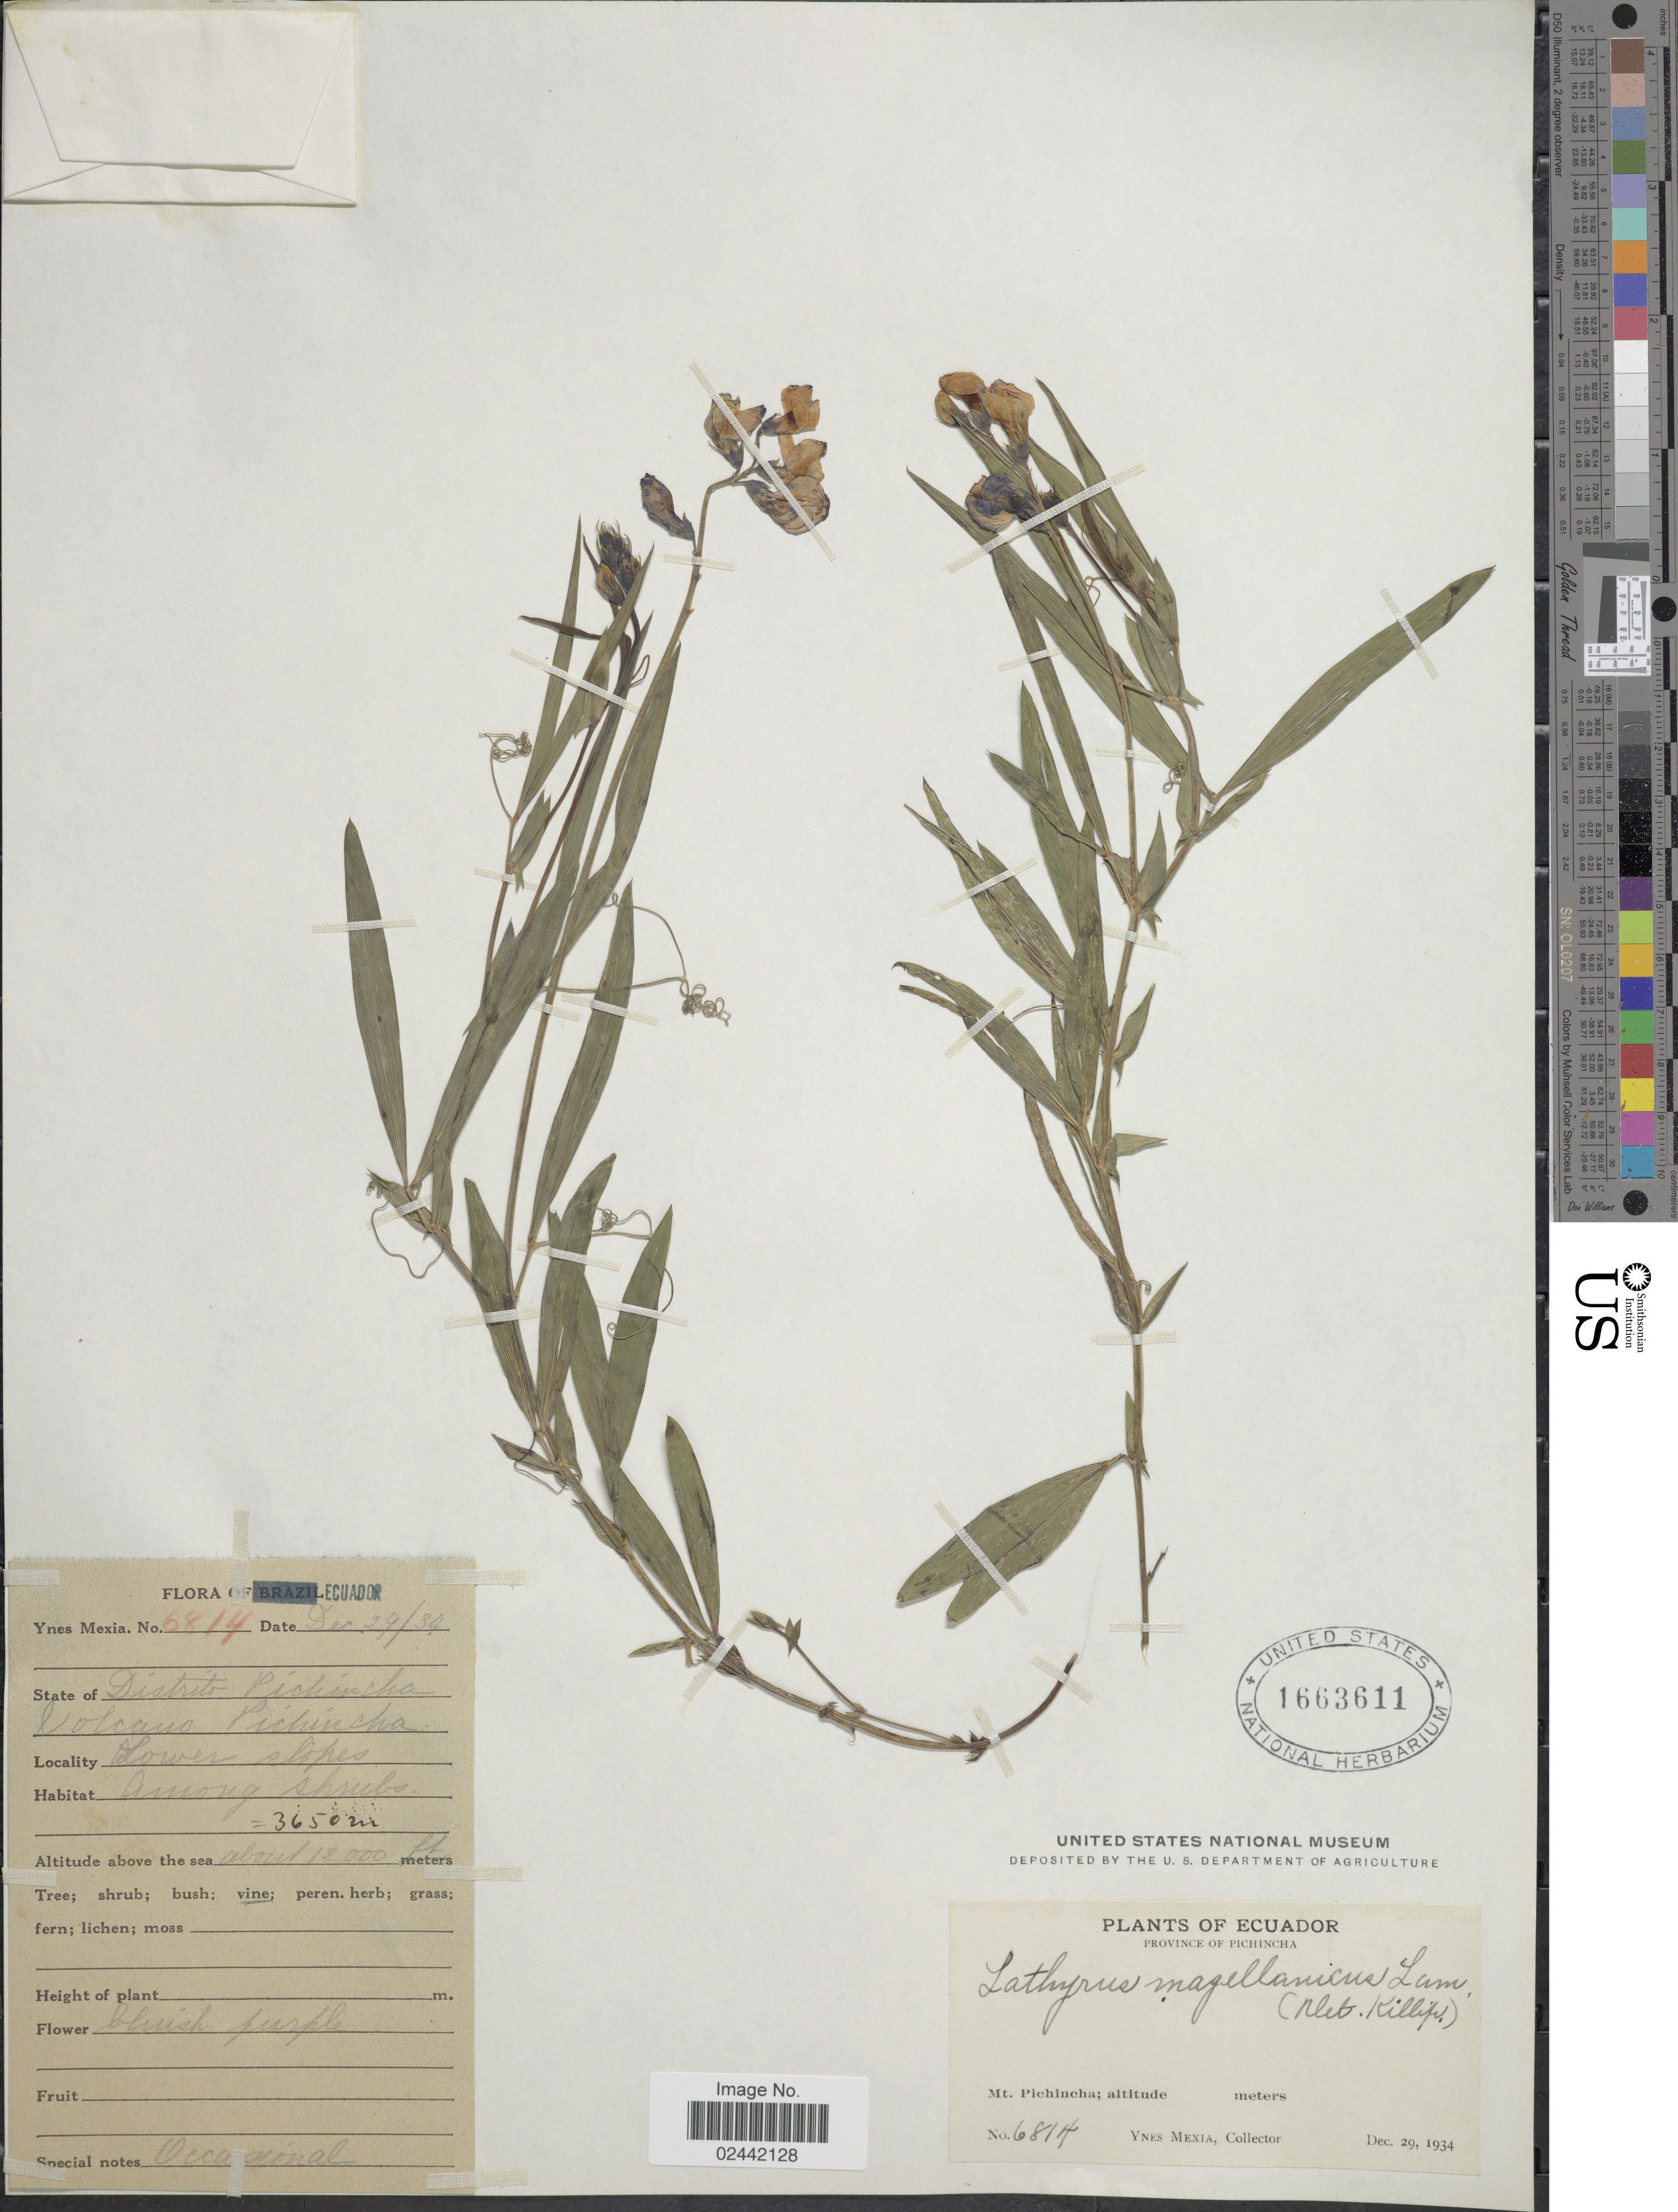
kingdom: Plantae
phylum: Tracheophyta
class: Magnoliopsida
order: Fabales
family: Fabaceae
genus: Lathyrus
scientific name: Lathyrus magellanicus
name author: Lam.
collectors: Y. Mexia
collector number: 6814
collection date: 1934-12-29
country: Ecuador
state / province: Pichincha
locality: Mt. Pichincha. Volcano Pichincha. Lower slopes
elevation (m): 3658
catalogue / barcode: US 16636111